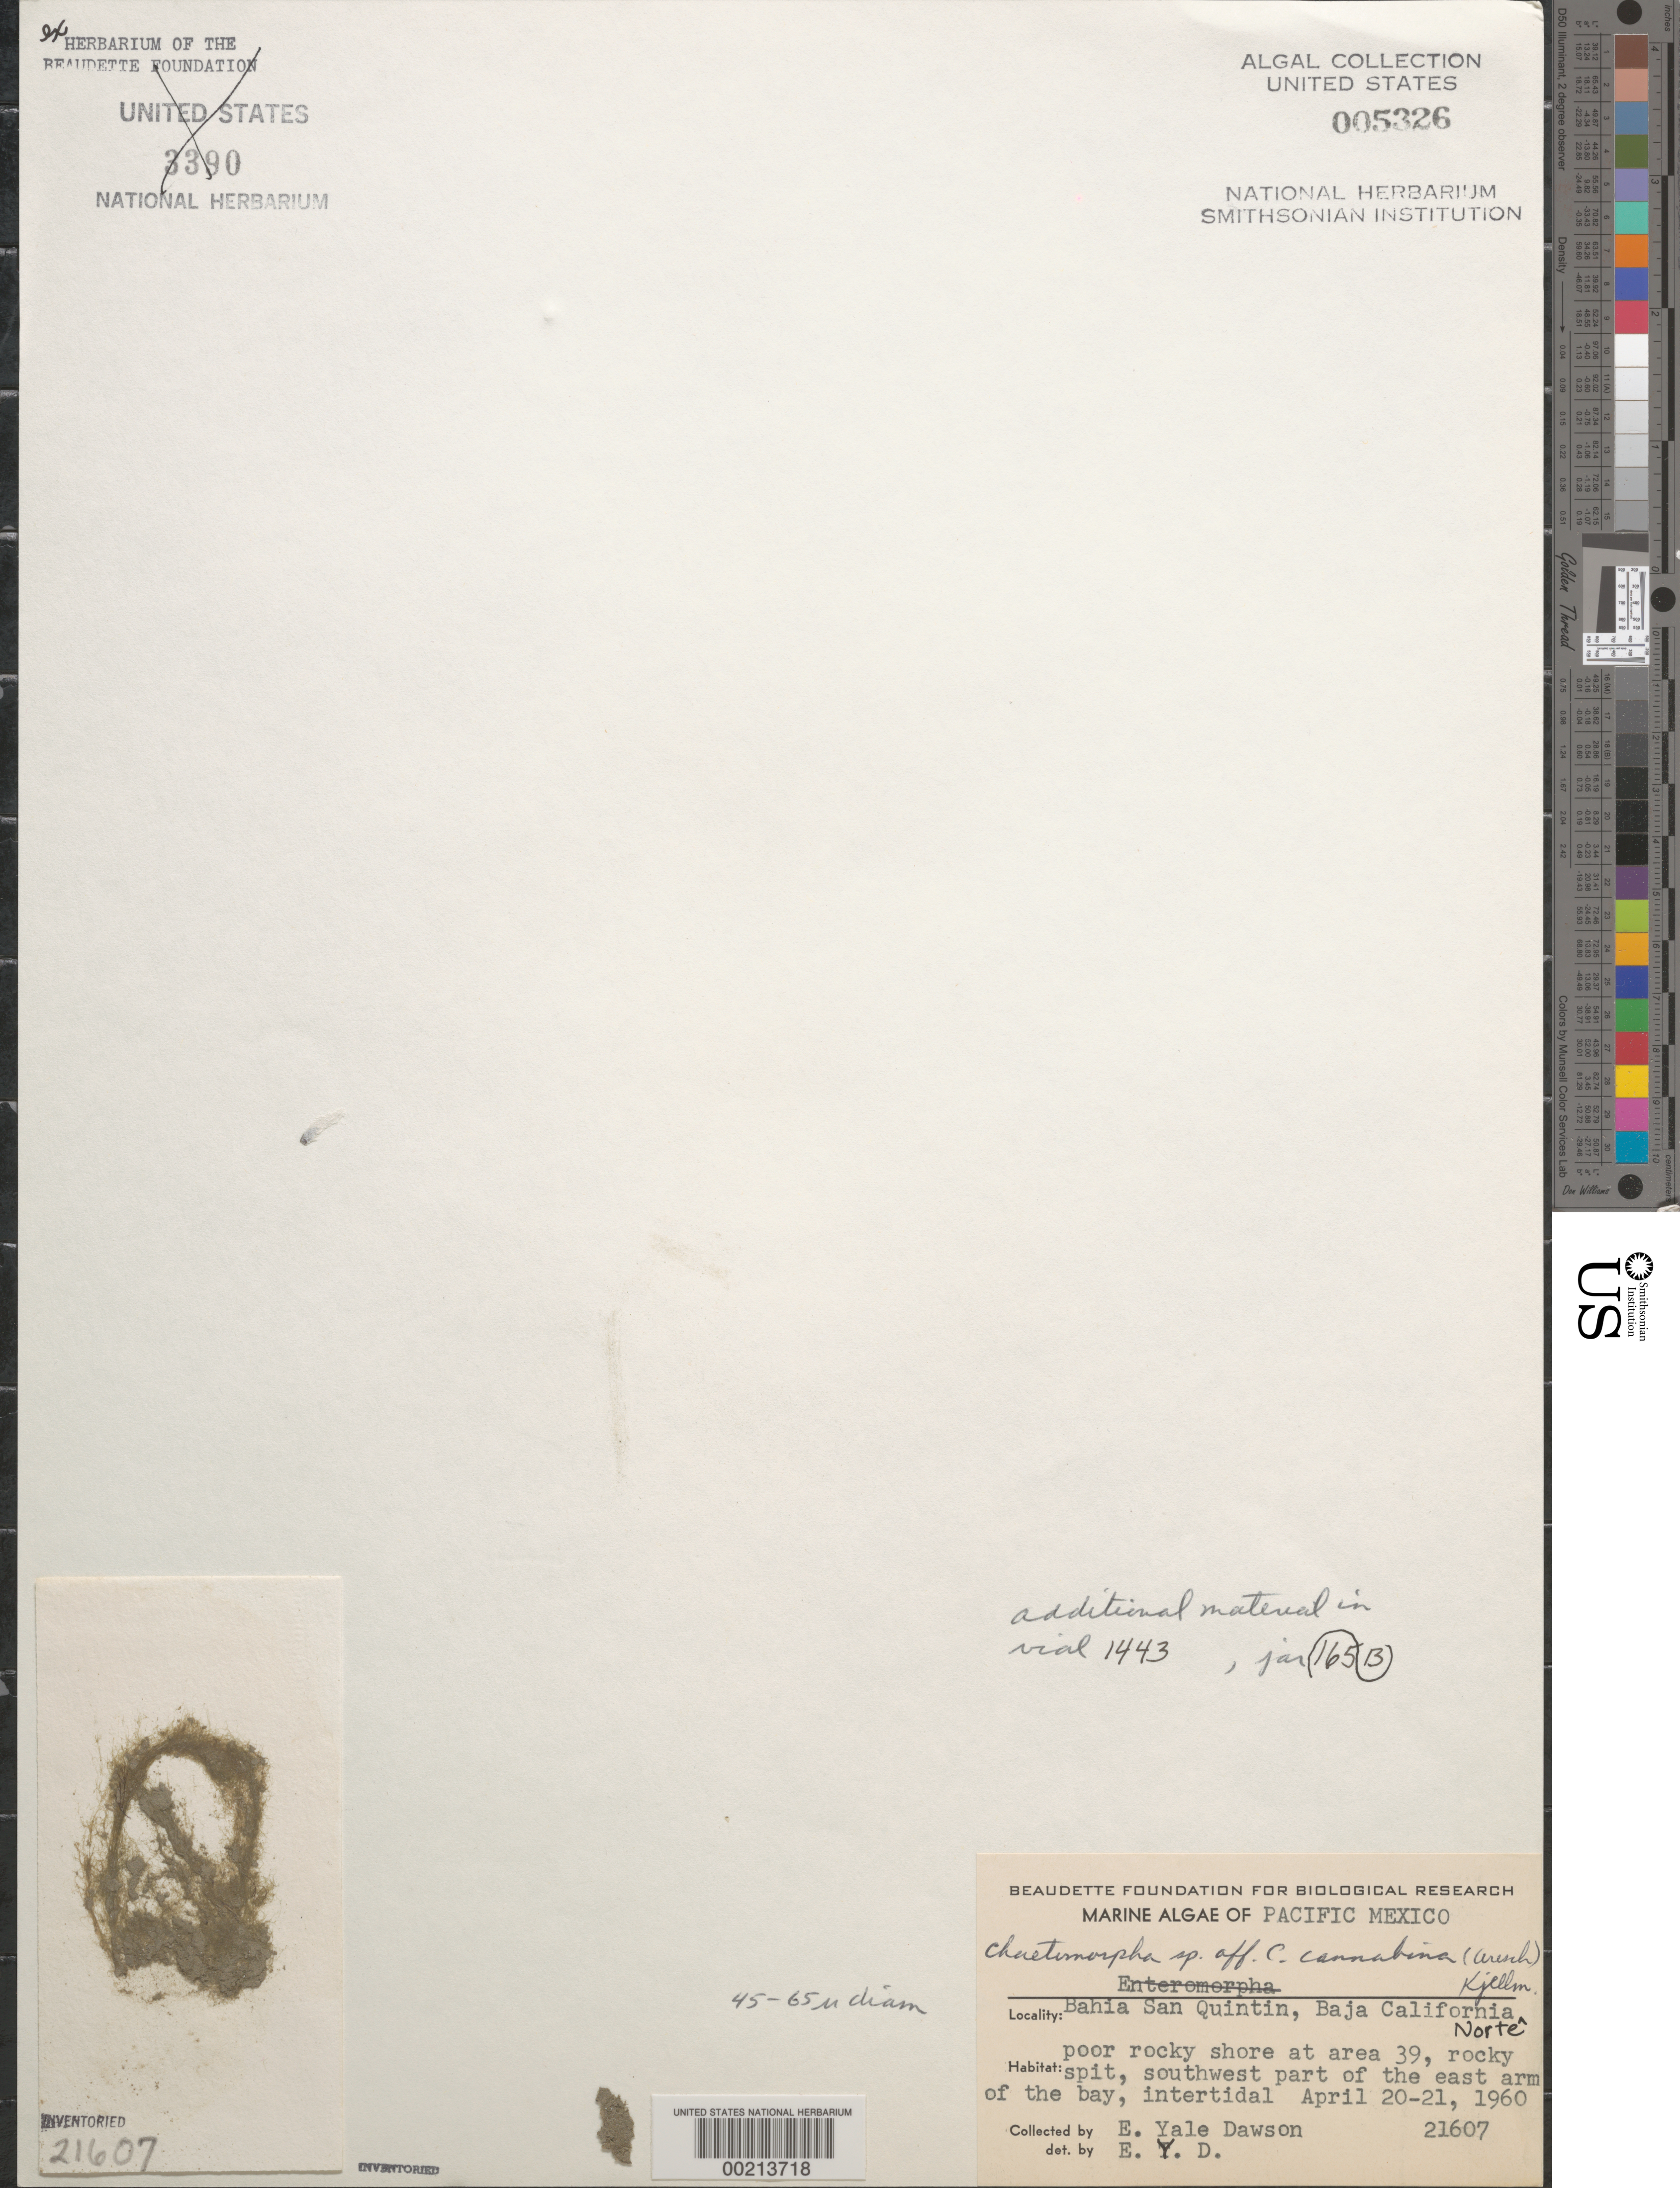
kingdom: Plantae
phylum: Chlorophyta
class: Ulvophyceae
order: Cladophorales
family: Cladophoraceae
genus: Chaetomorpha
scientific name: Chaetomorpha cannabina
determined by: Dawson, E. Y.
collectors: E. Y. Dawson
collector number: EYD 21607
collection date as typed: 20 Apr 1960 TO 21 Apr 1960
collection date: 1960-04-20/1960-04-21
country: Mexico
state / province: Baja California Norte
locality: Bahia San Quintin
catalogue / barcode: US 5326